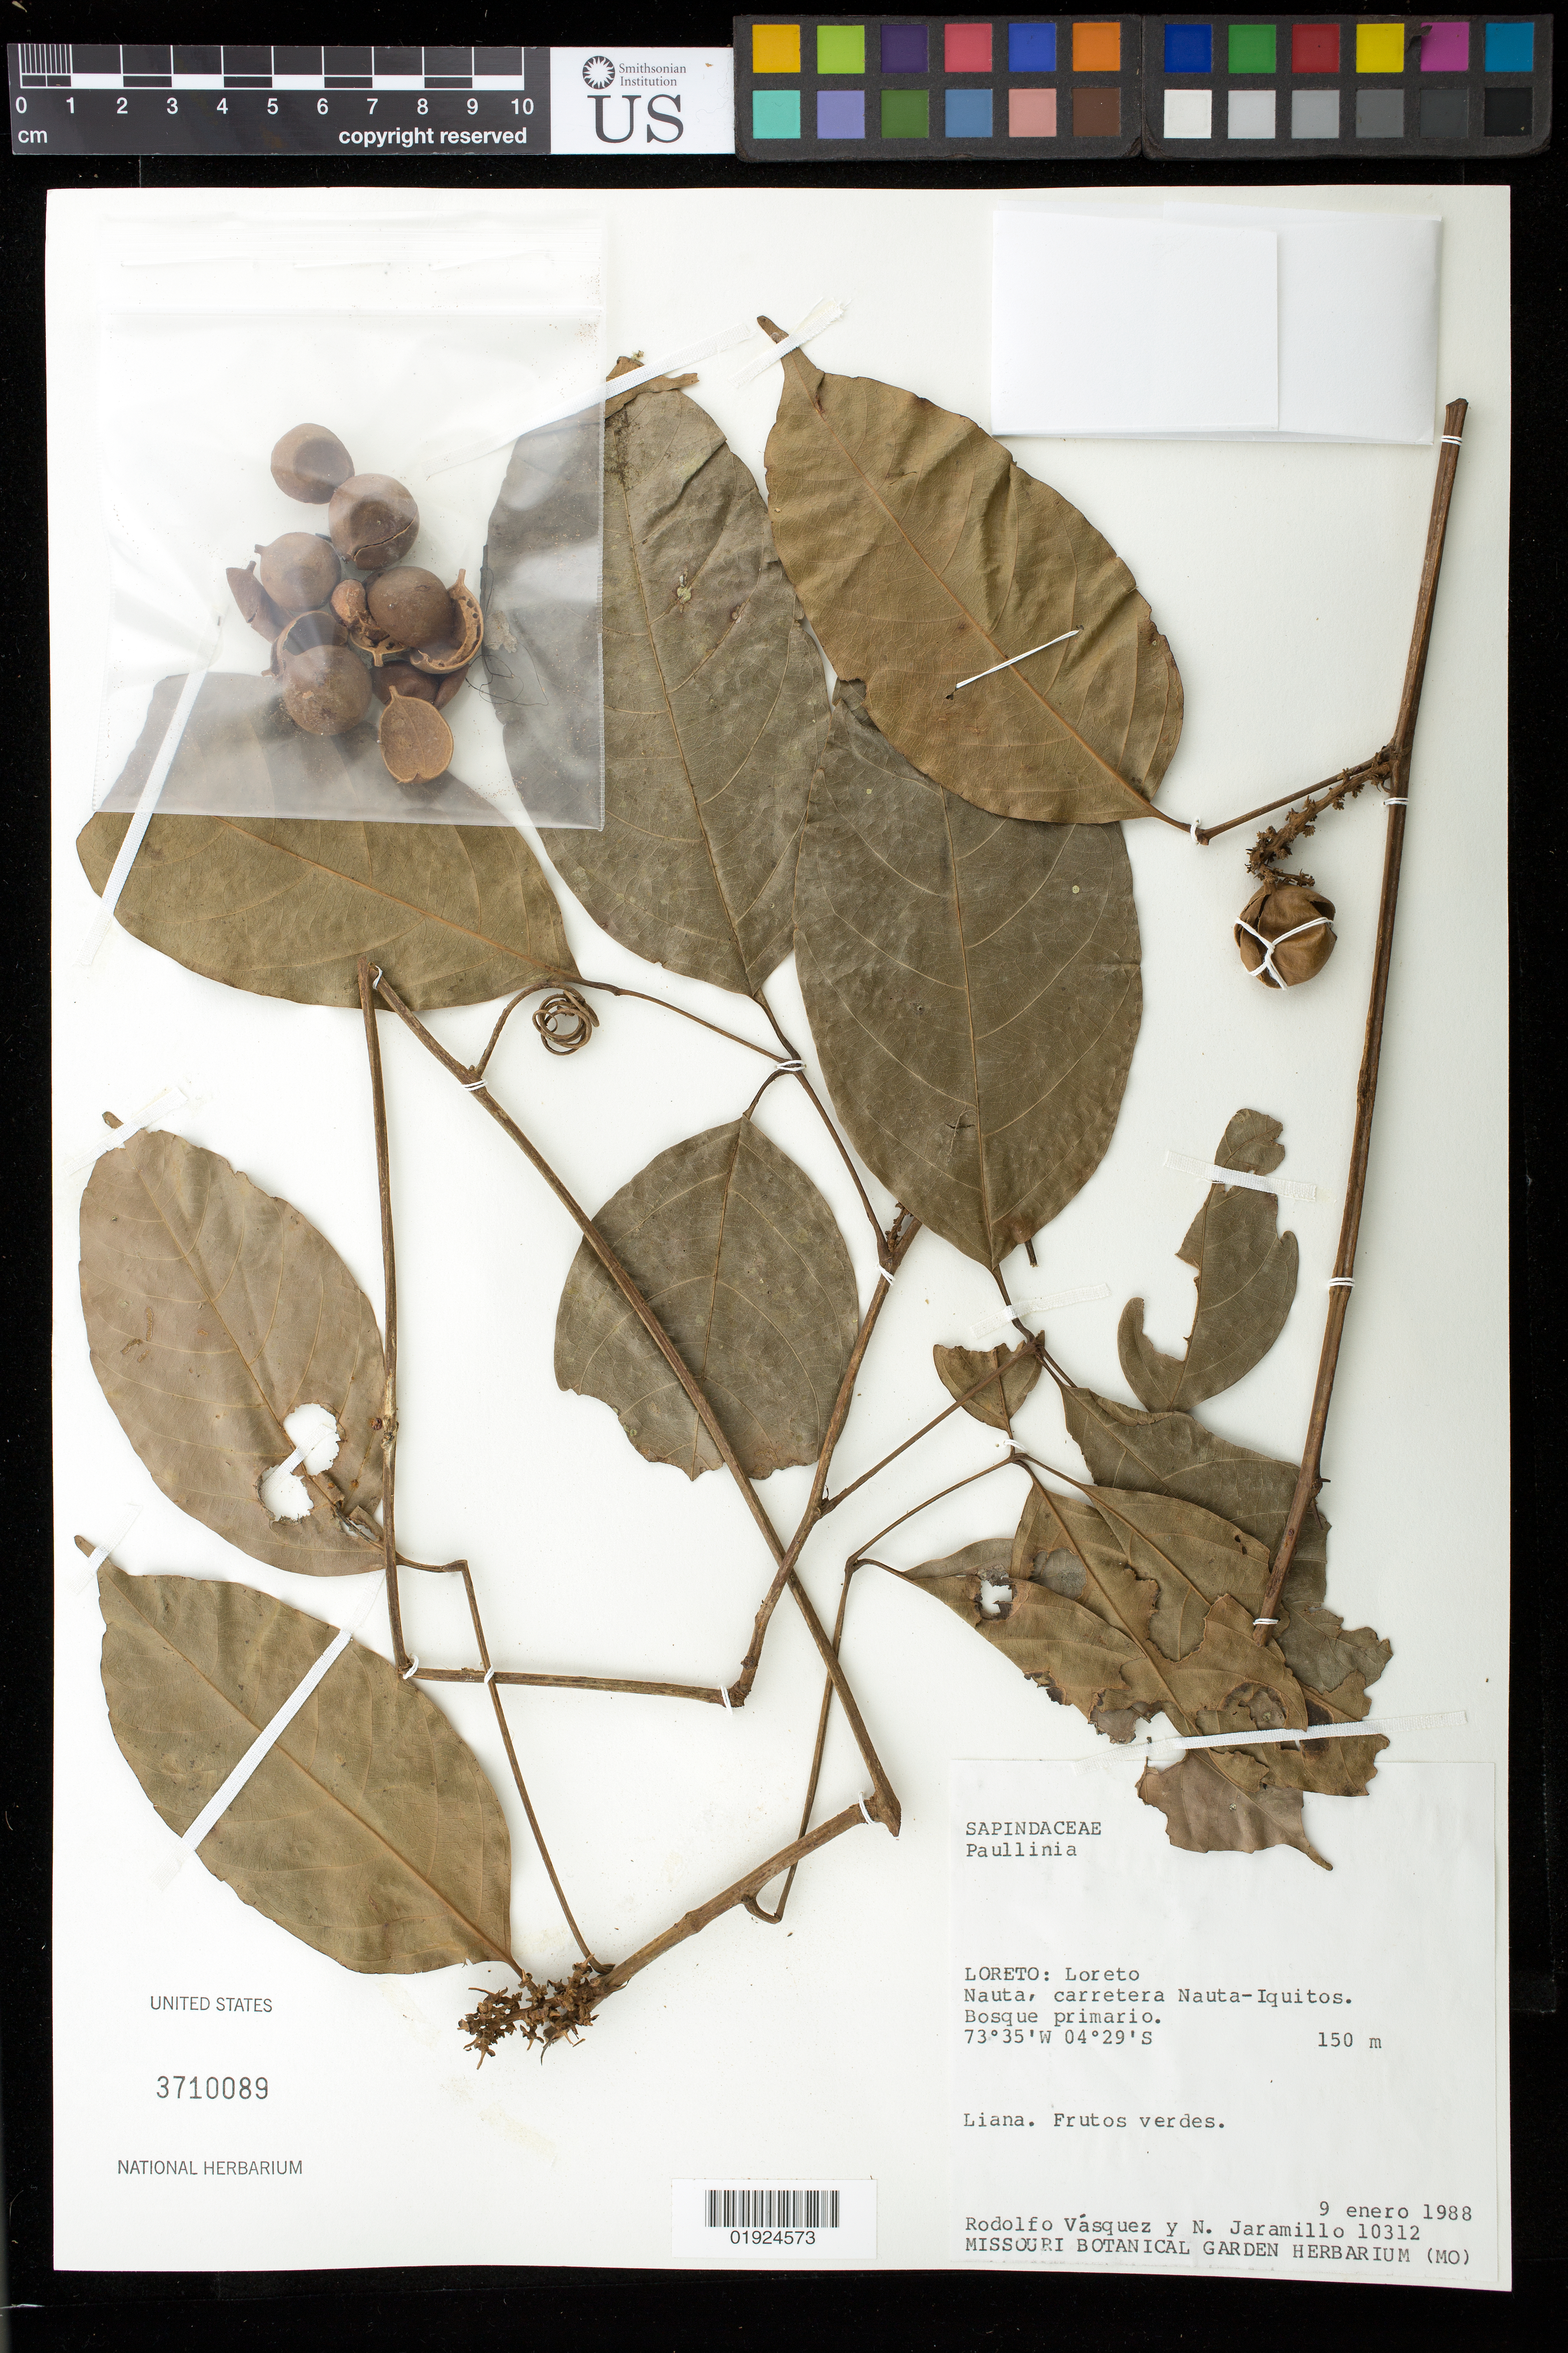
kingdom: Plantae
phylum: Tracheophyta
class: Magnoliopsida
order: Sapindales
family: Sapindaceae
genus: Paullinia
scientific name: Paullinia sp.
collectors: R. Vásquez M. & N. Jaramillo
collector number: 10312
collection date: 1988-01-09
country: Peru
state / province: Loreto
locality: Loreto, Nauta, carretera Nauta-Iquitos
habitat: Bosque primario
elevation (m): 150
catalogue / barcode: US 3710089